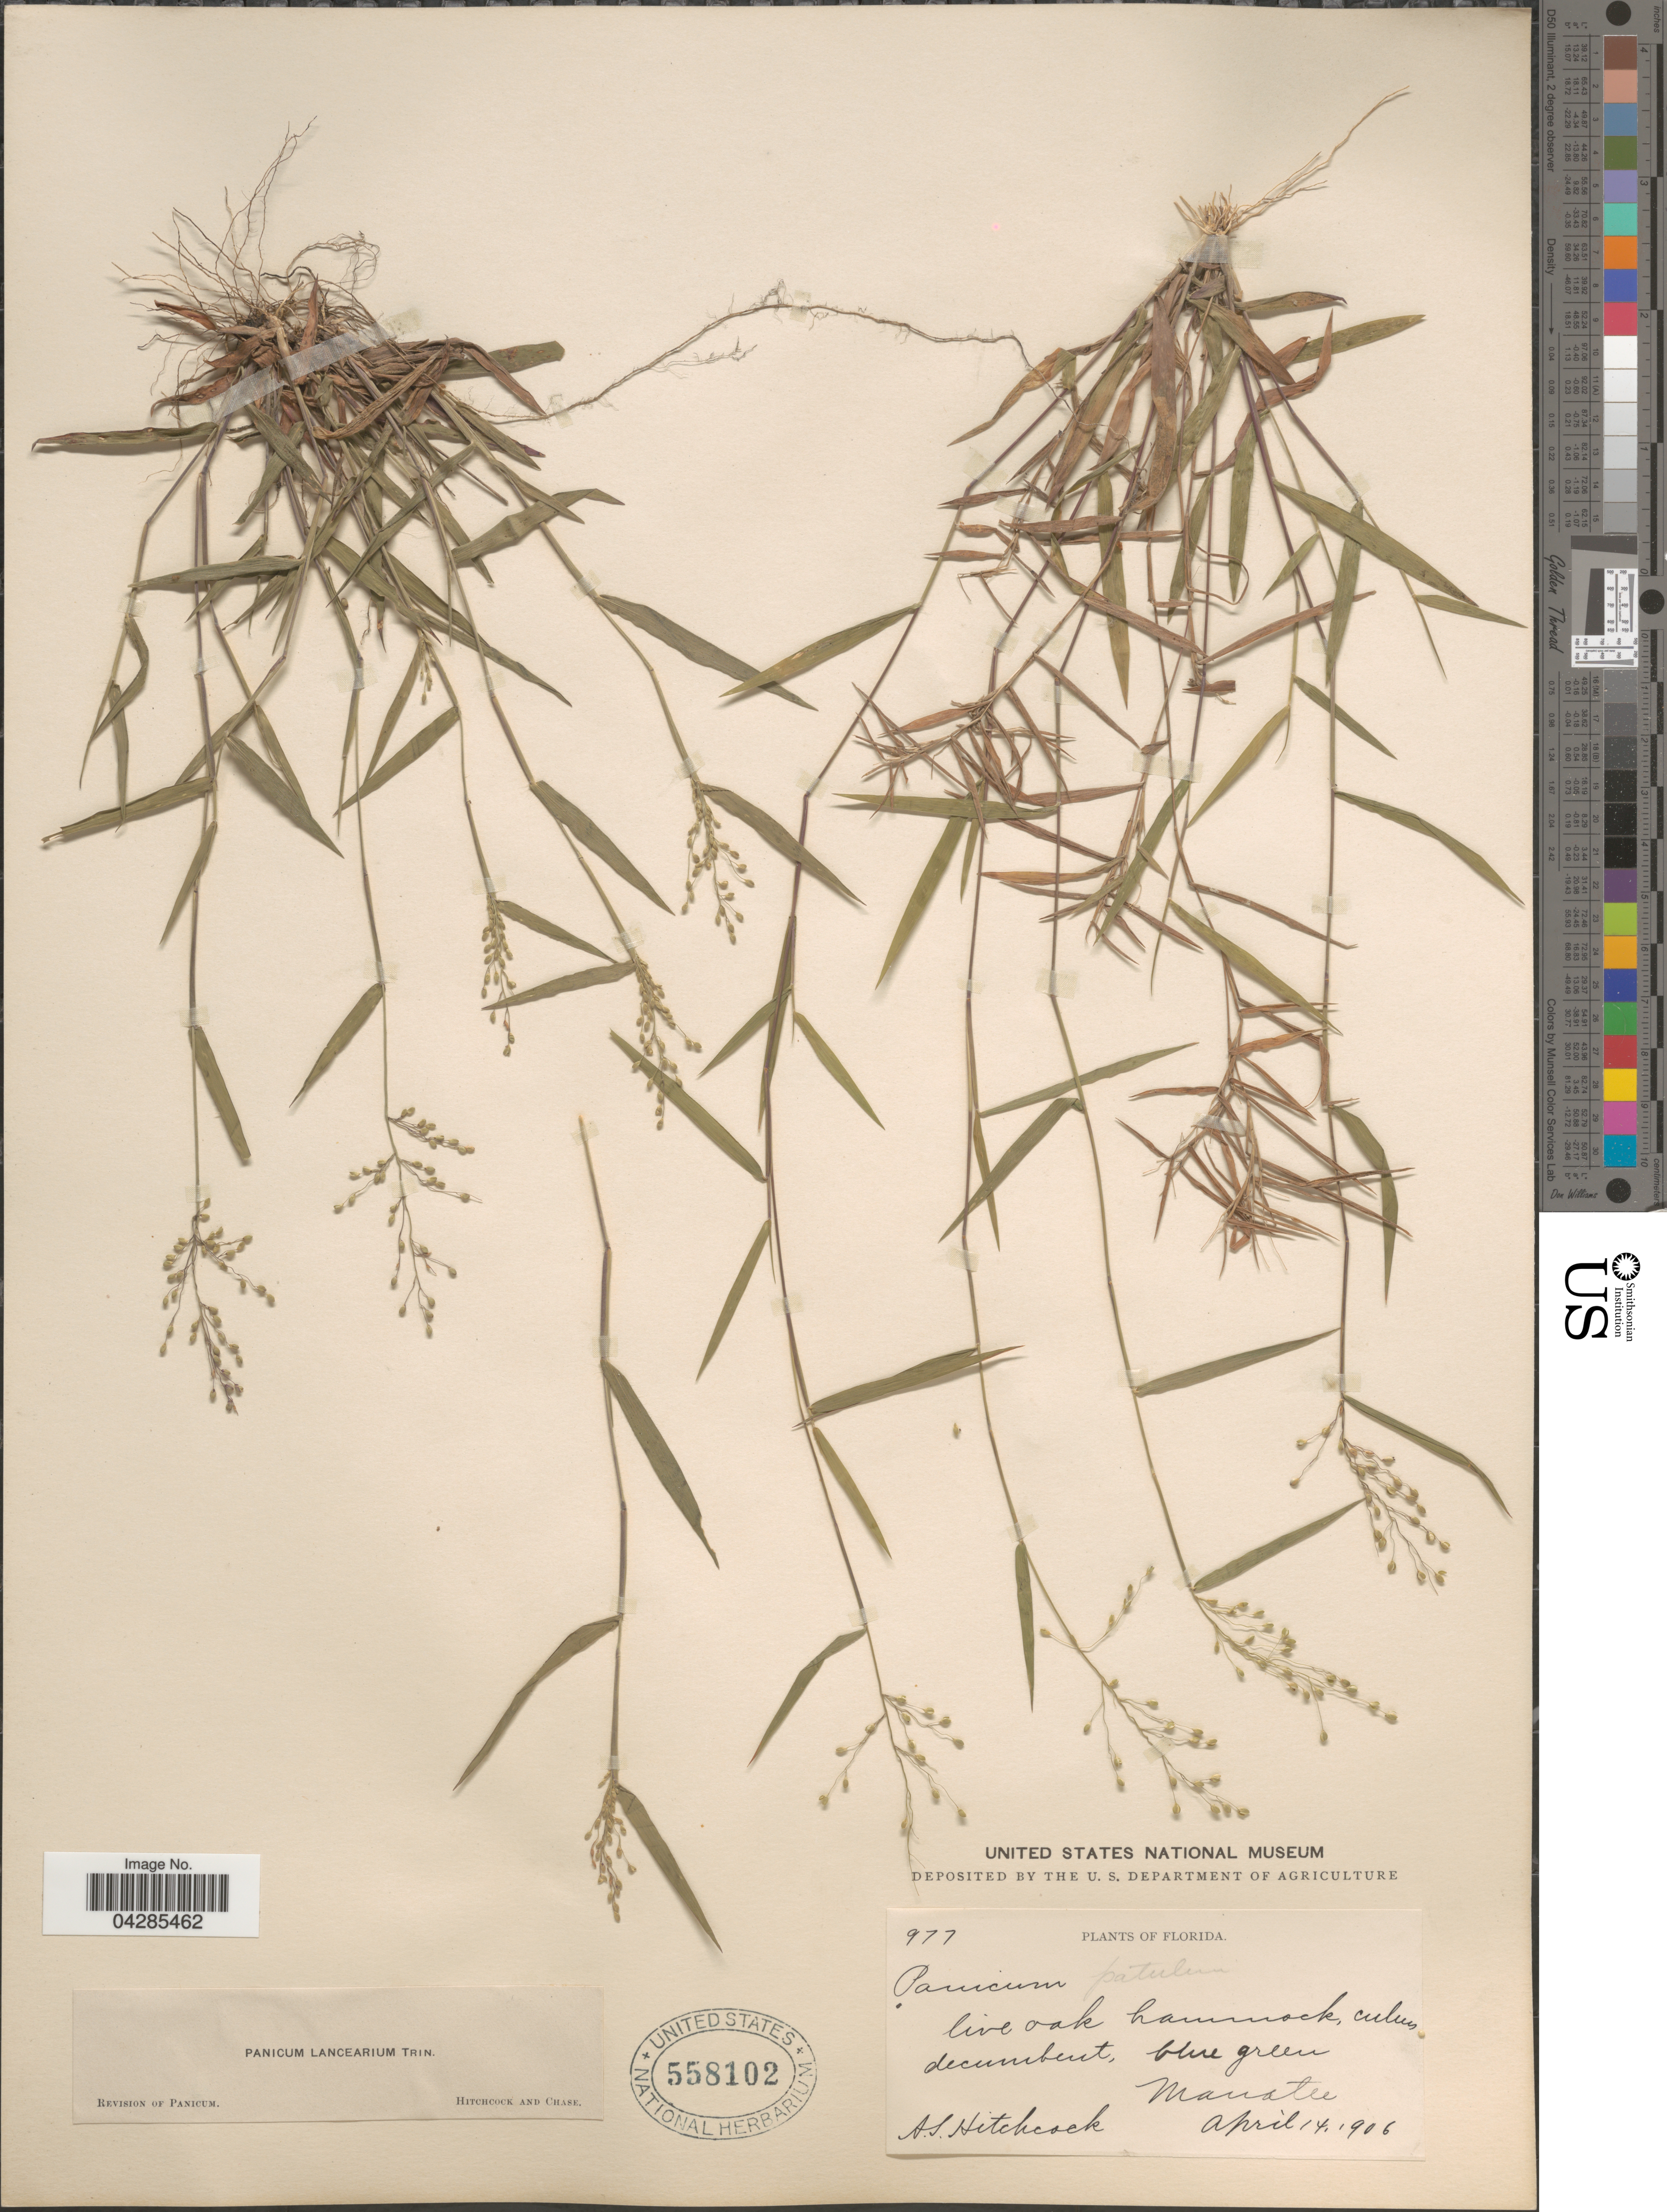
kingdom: Plantae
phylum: Tracheophyta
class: Liliopsida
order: Poales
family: Poaceae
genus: Dichanthelium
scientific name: Dichanthelium portoricense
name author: (Desv. ex Ham.) B.F. Hansen & Wunderlin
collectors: A. S. Hitchcock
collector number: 977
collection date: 1906-04-14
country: United States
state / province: Florida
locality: Manatee.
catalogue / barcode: US 558102